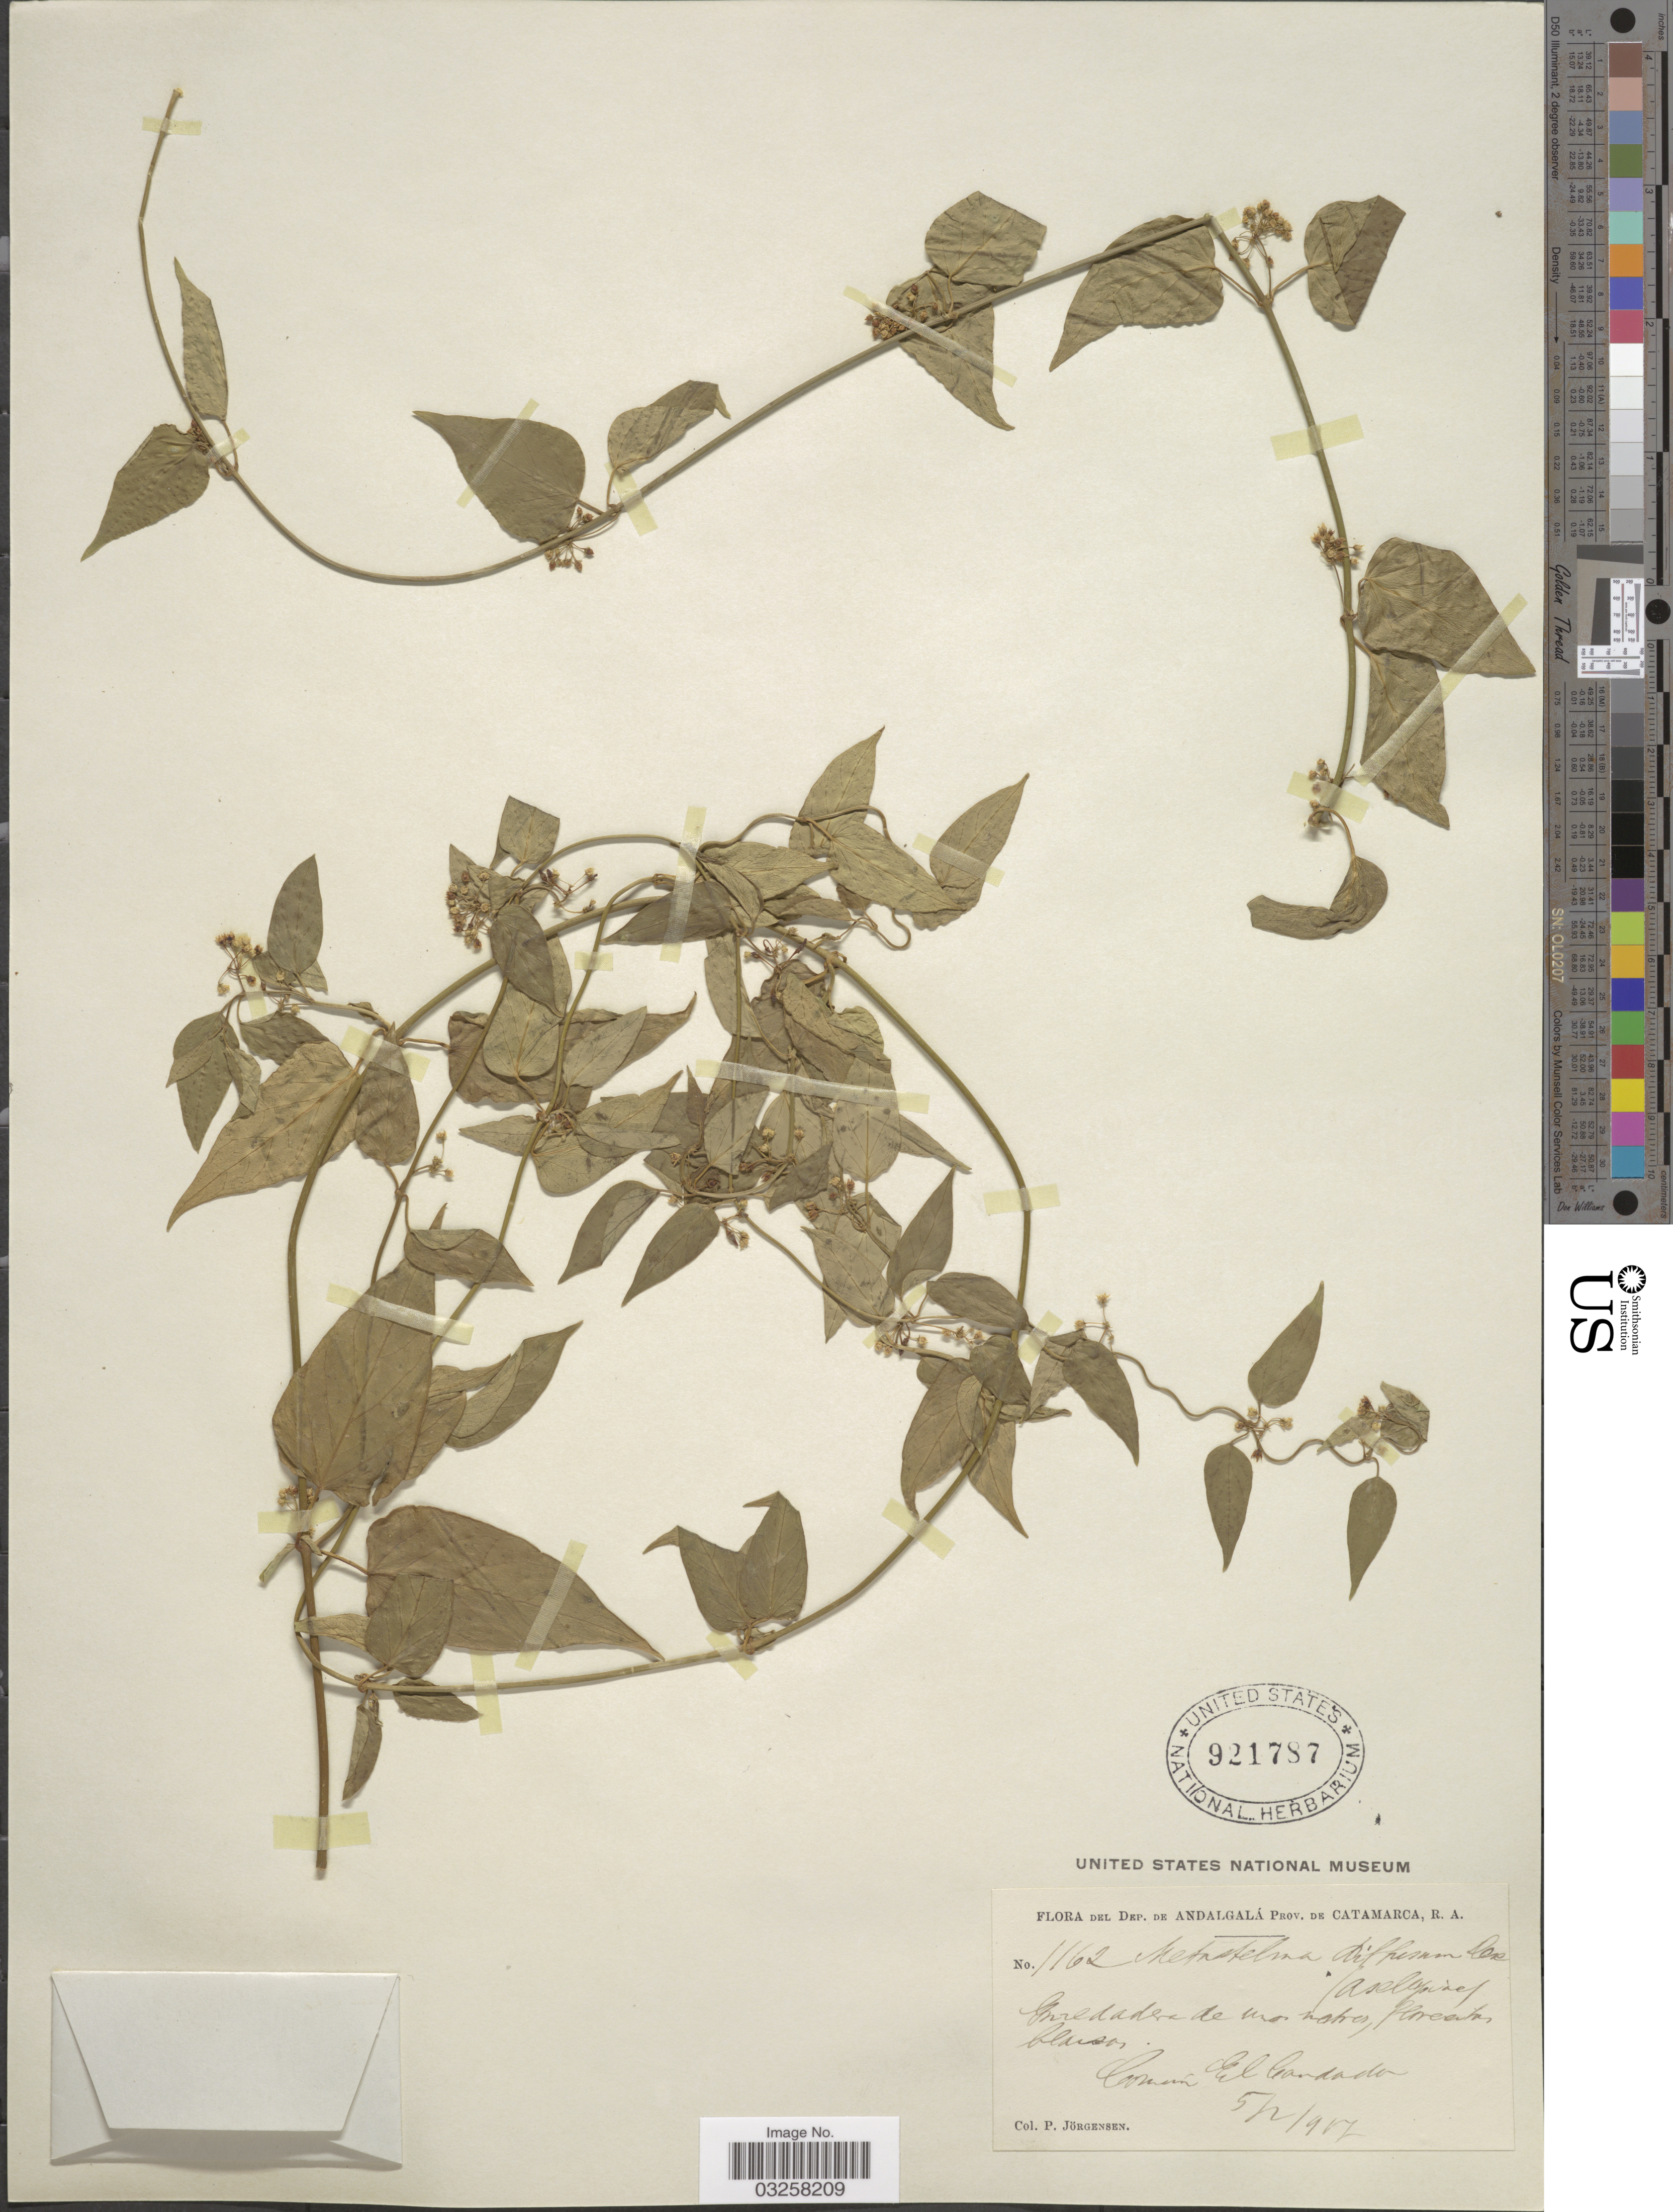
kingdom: Plantae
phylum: Tracheophyta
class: Magnoliopsida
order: Gentianales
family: Apocynaceae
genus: Metastelma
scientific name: Metastelma diffusum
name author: (Gillies ex Hook. & Arn.) Decne.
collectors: P. Jörgensen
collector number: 1162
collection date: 1917-02-05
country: Argentina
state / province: Catamarca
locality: Dep. de Andalgalá, Común El Candado.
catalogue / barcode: US 921787